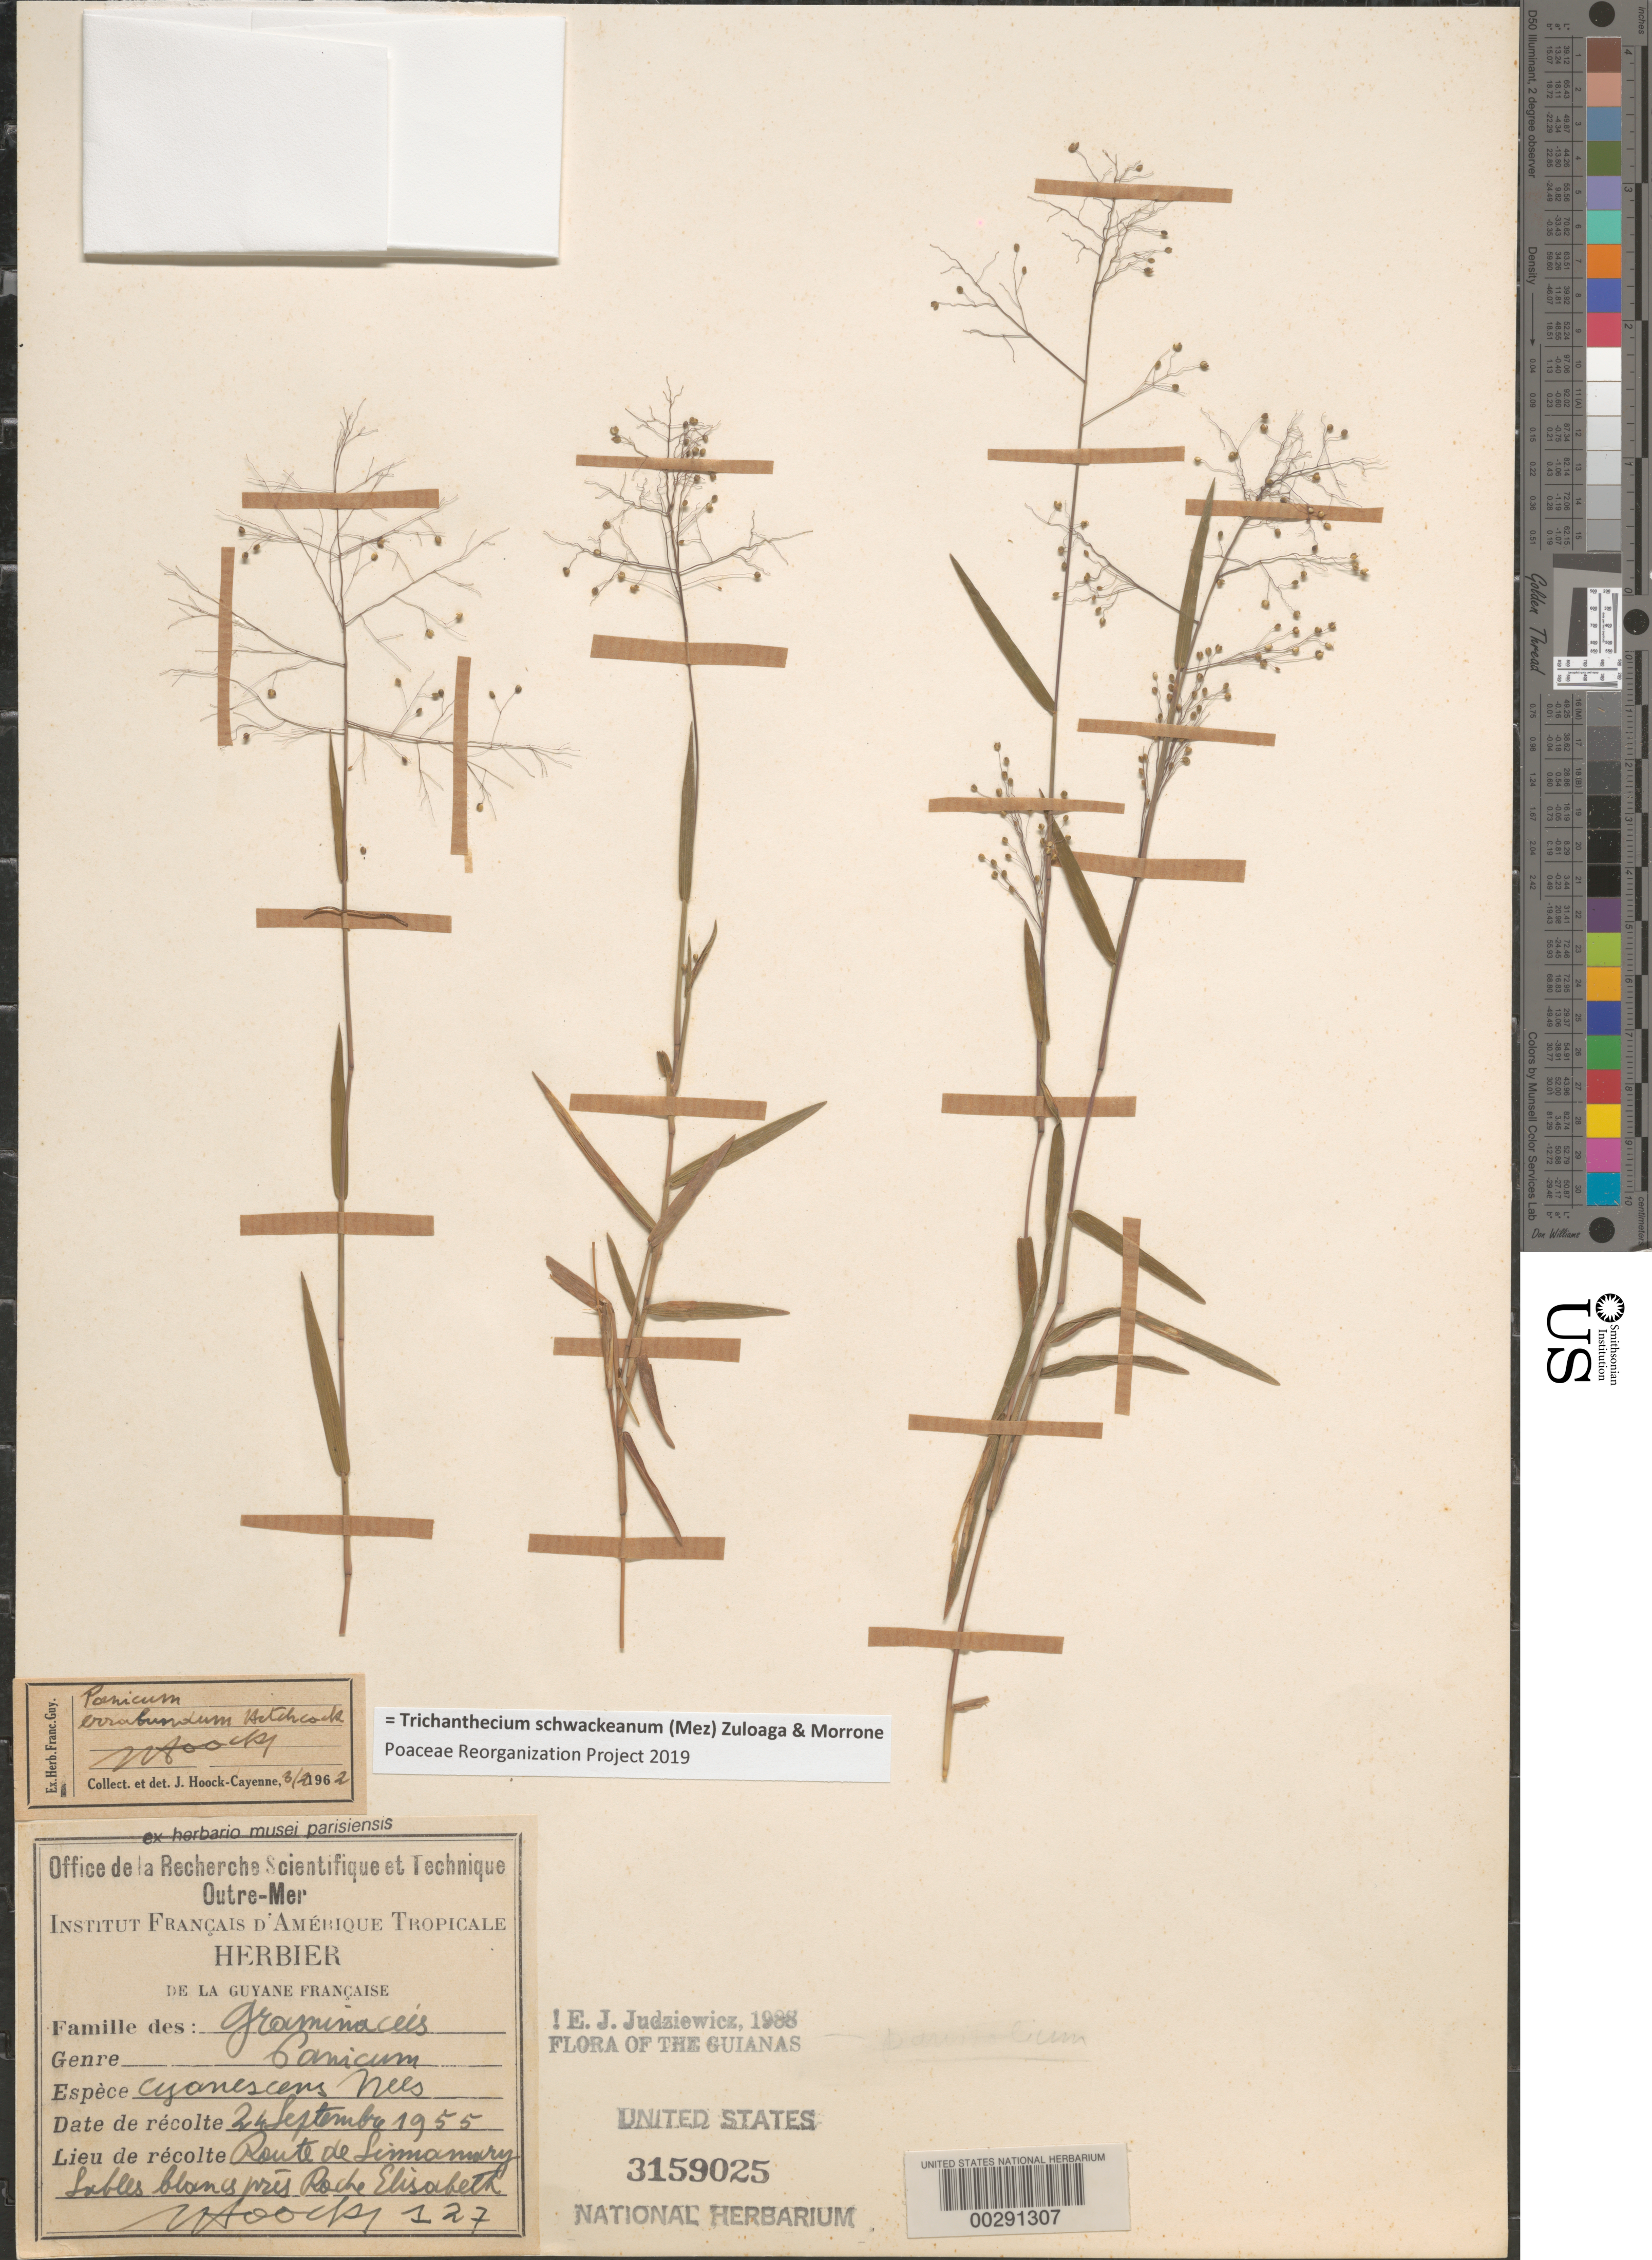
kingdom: Plantae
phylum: Tracheophyta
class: Liliopsida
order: Poales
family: Poaceae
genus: Trichanthecium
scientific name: Trichanthecium schwackeanum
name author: (Mez) Zuloaga & Morrone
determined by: Poaceae Reorganization Project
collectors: J. Hoock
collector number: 127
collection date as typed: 24 Sep 1955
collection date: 1955-09-24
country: French Guiana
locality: Route de simanary near roche elisabeth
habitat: White sand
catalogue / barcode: US 3159025